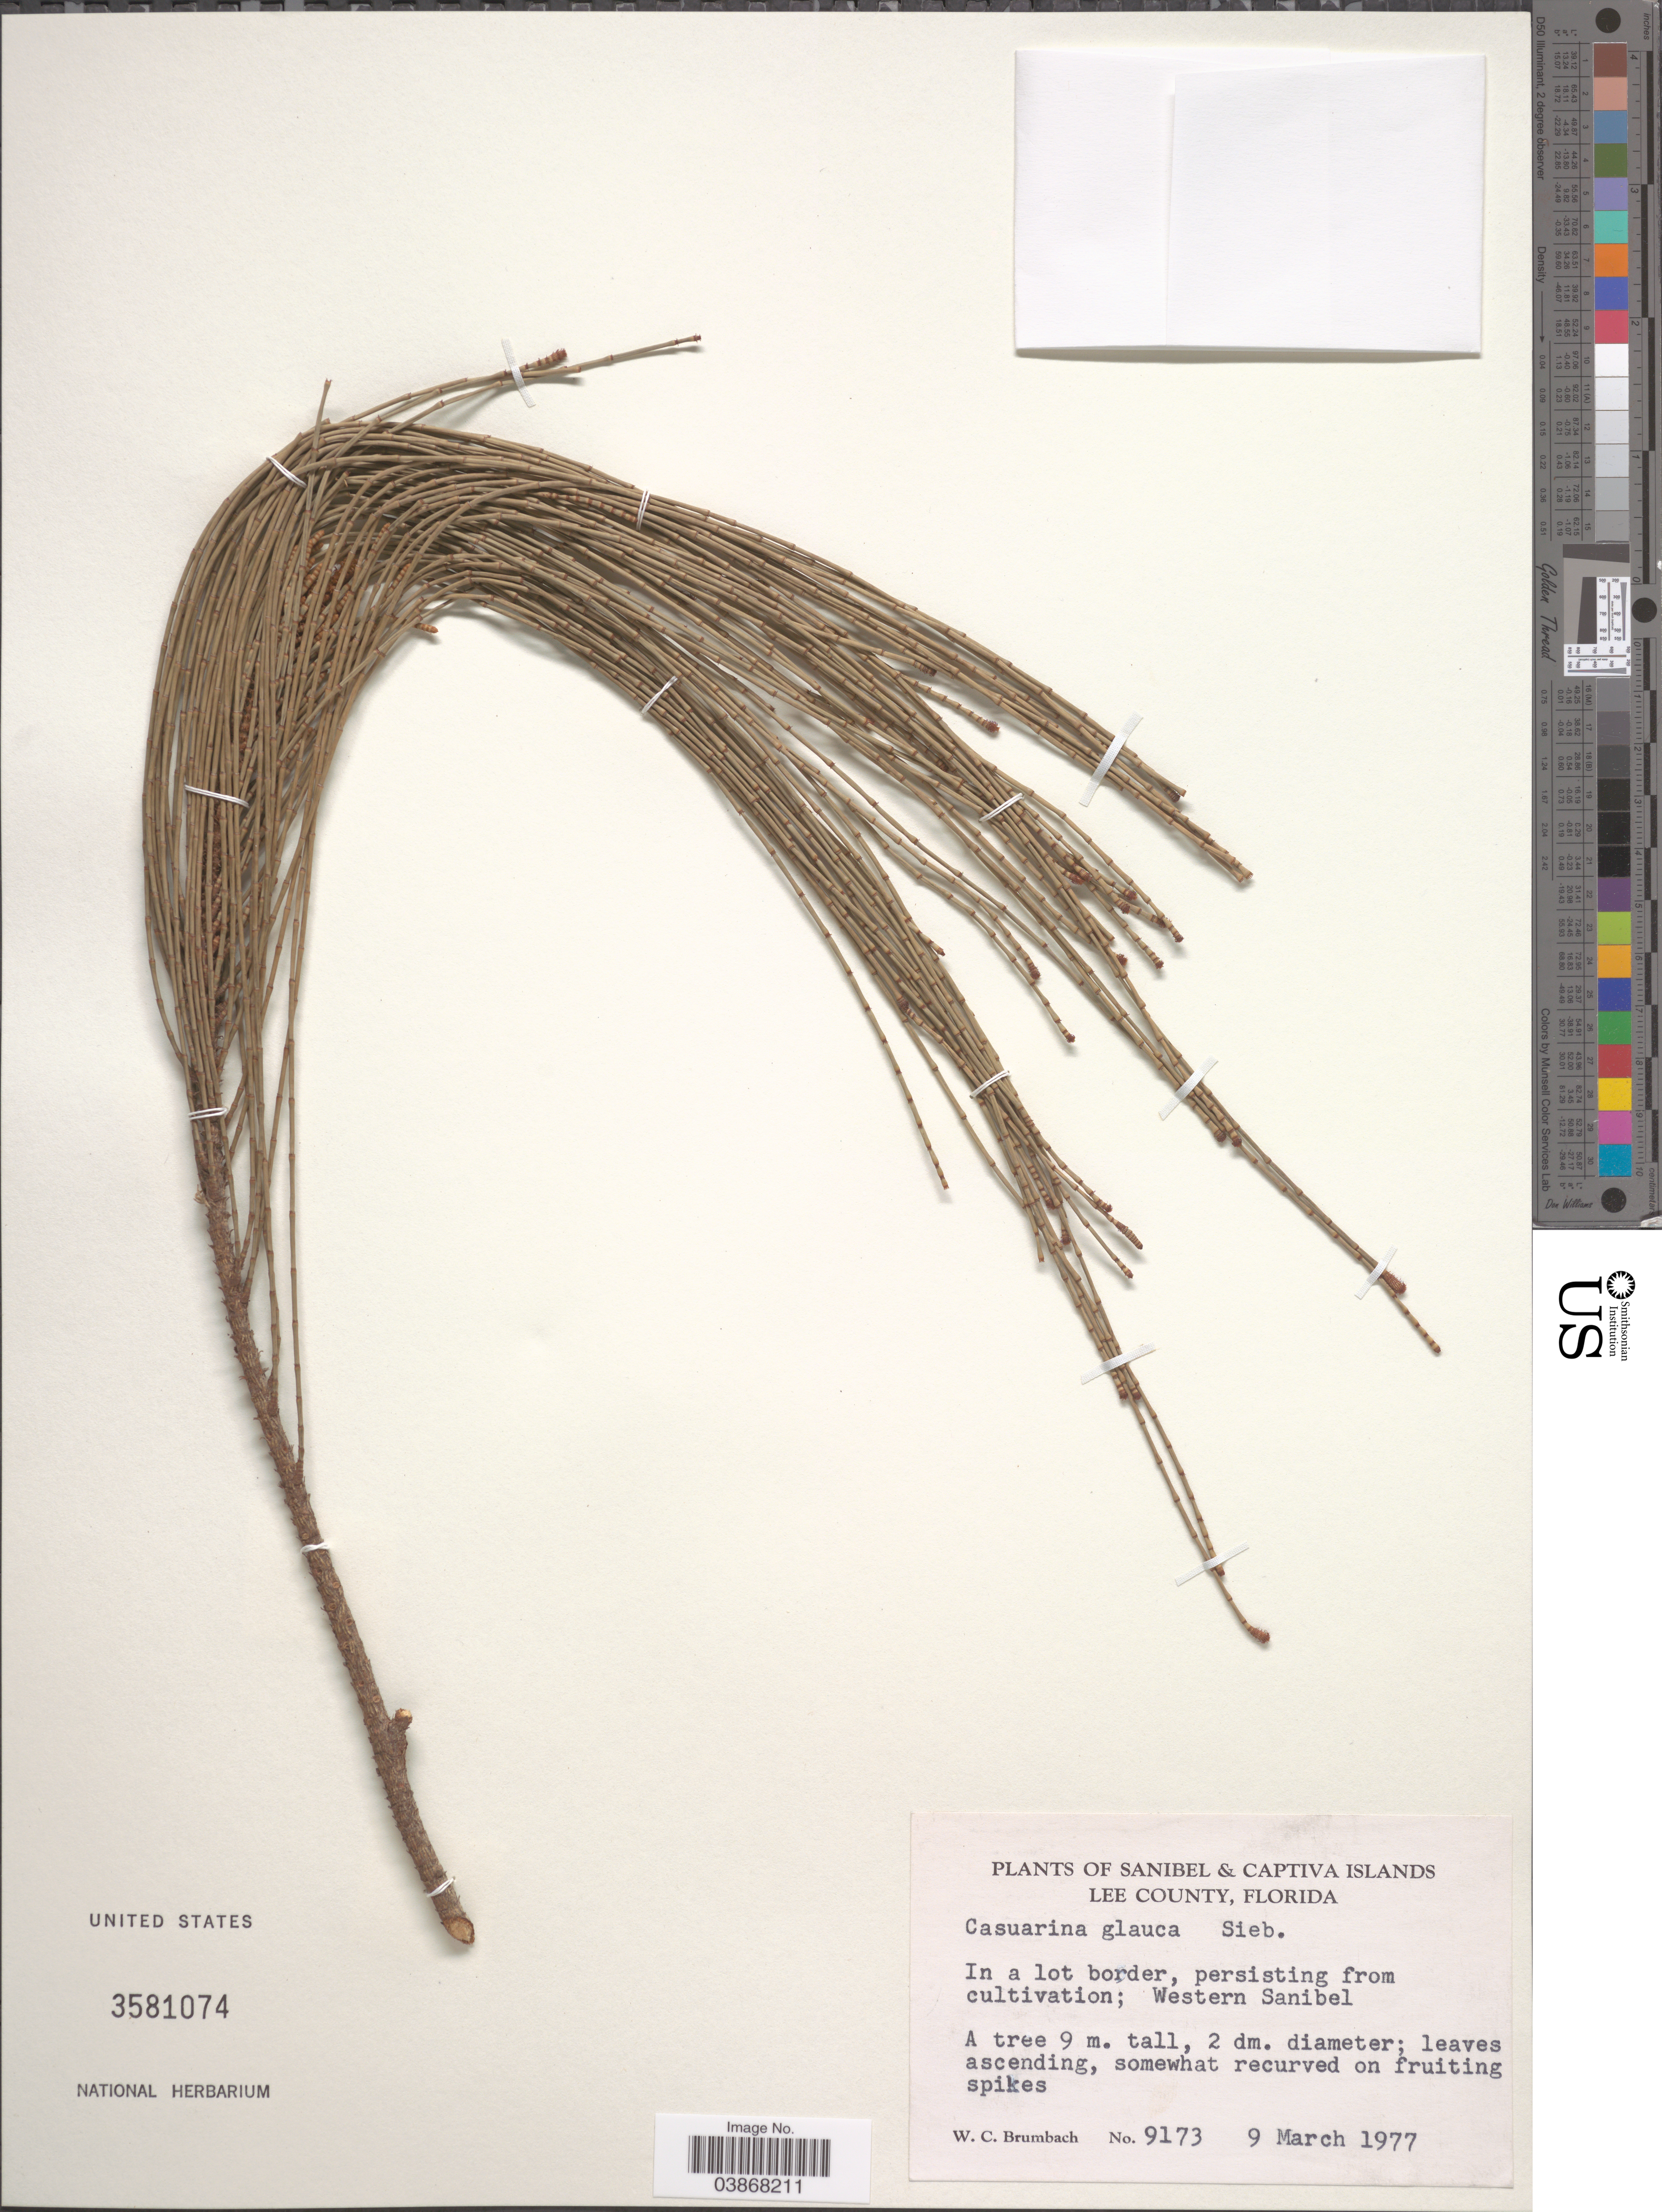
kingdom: Plantae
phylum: Tracheophyta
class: Magnoliopsida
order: Fagales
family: Casuarinaceae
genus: Casuarina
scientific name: Casuarina glauca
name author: Sieber ex Spreng.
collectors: W. C. Brumbach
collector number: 9173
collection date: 1977-03-09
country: United States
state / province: Florida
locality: Lee County. Western Sanibel.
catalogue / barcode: US 3581074